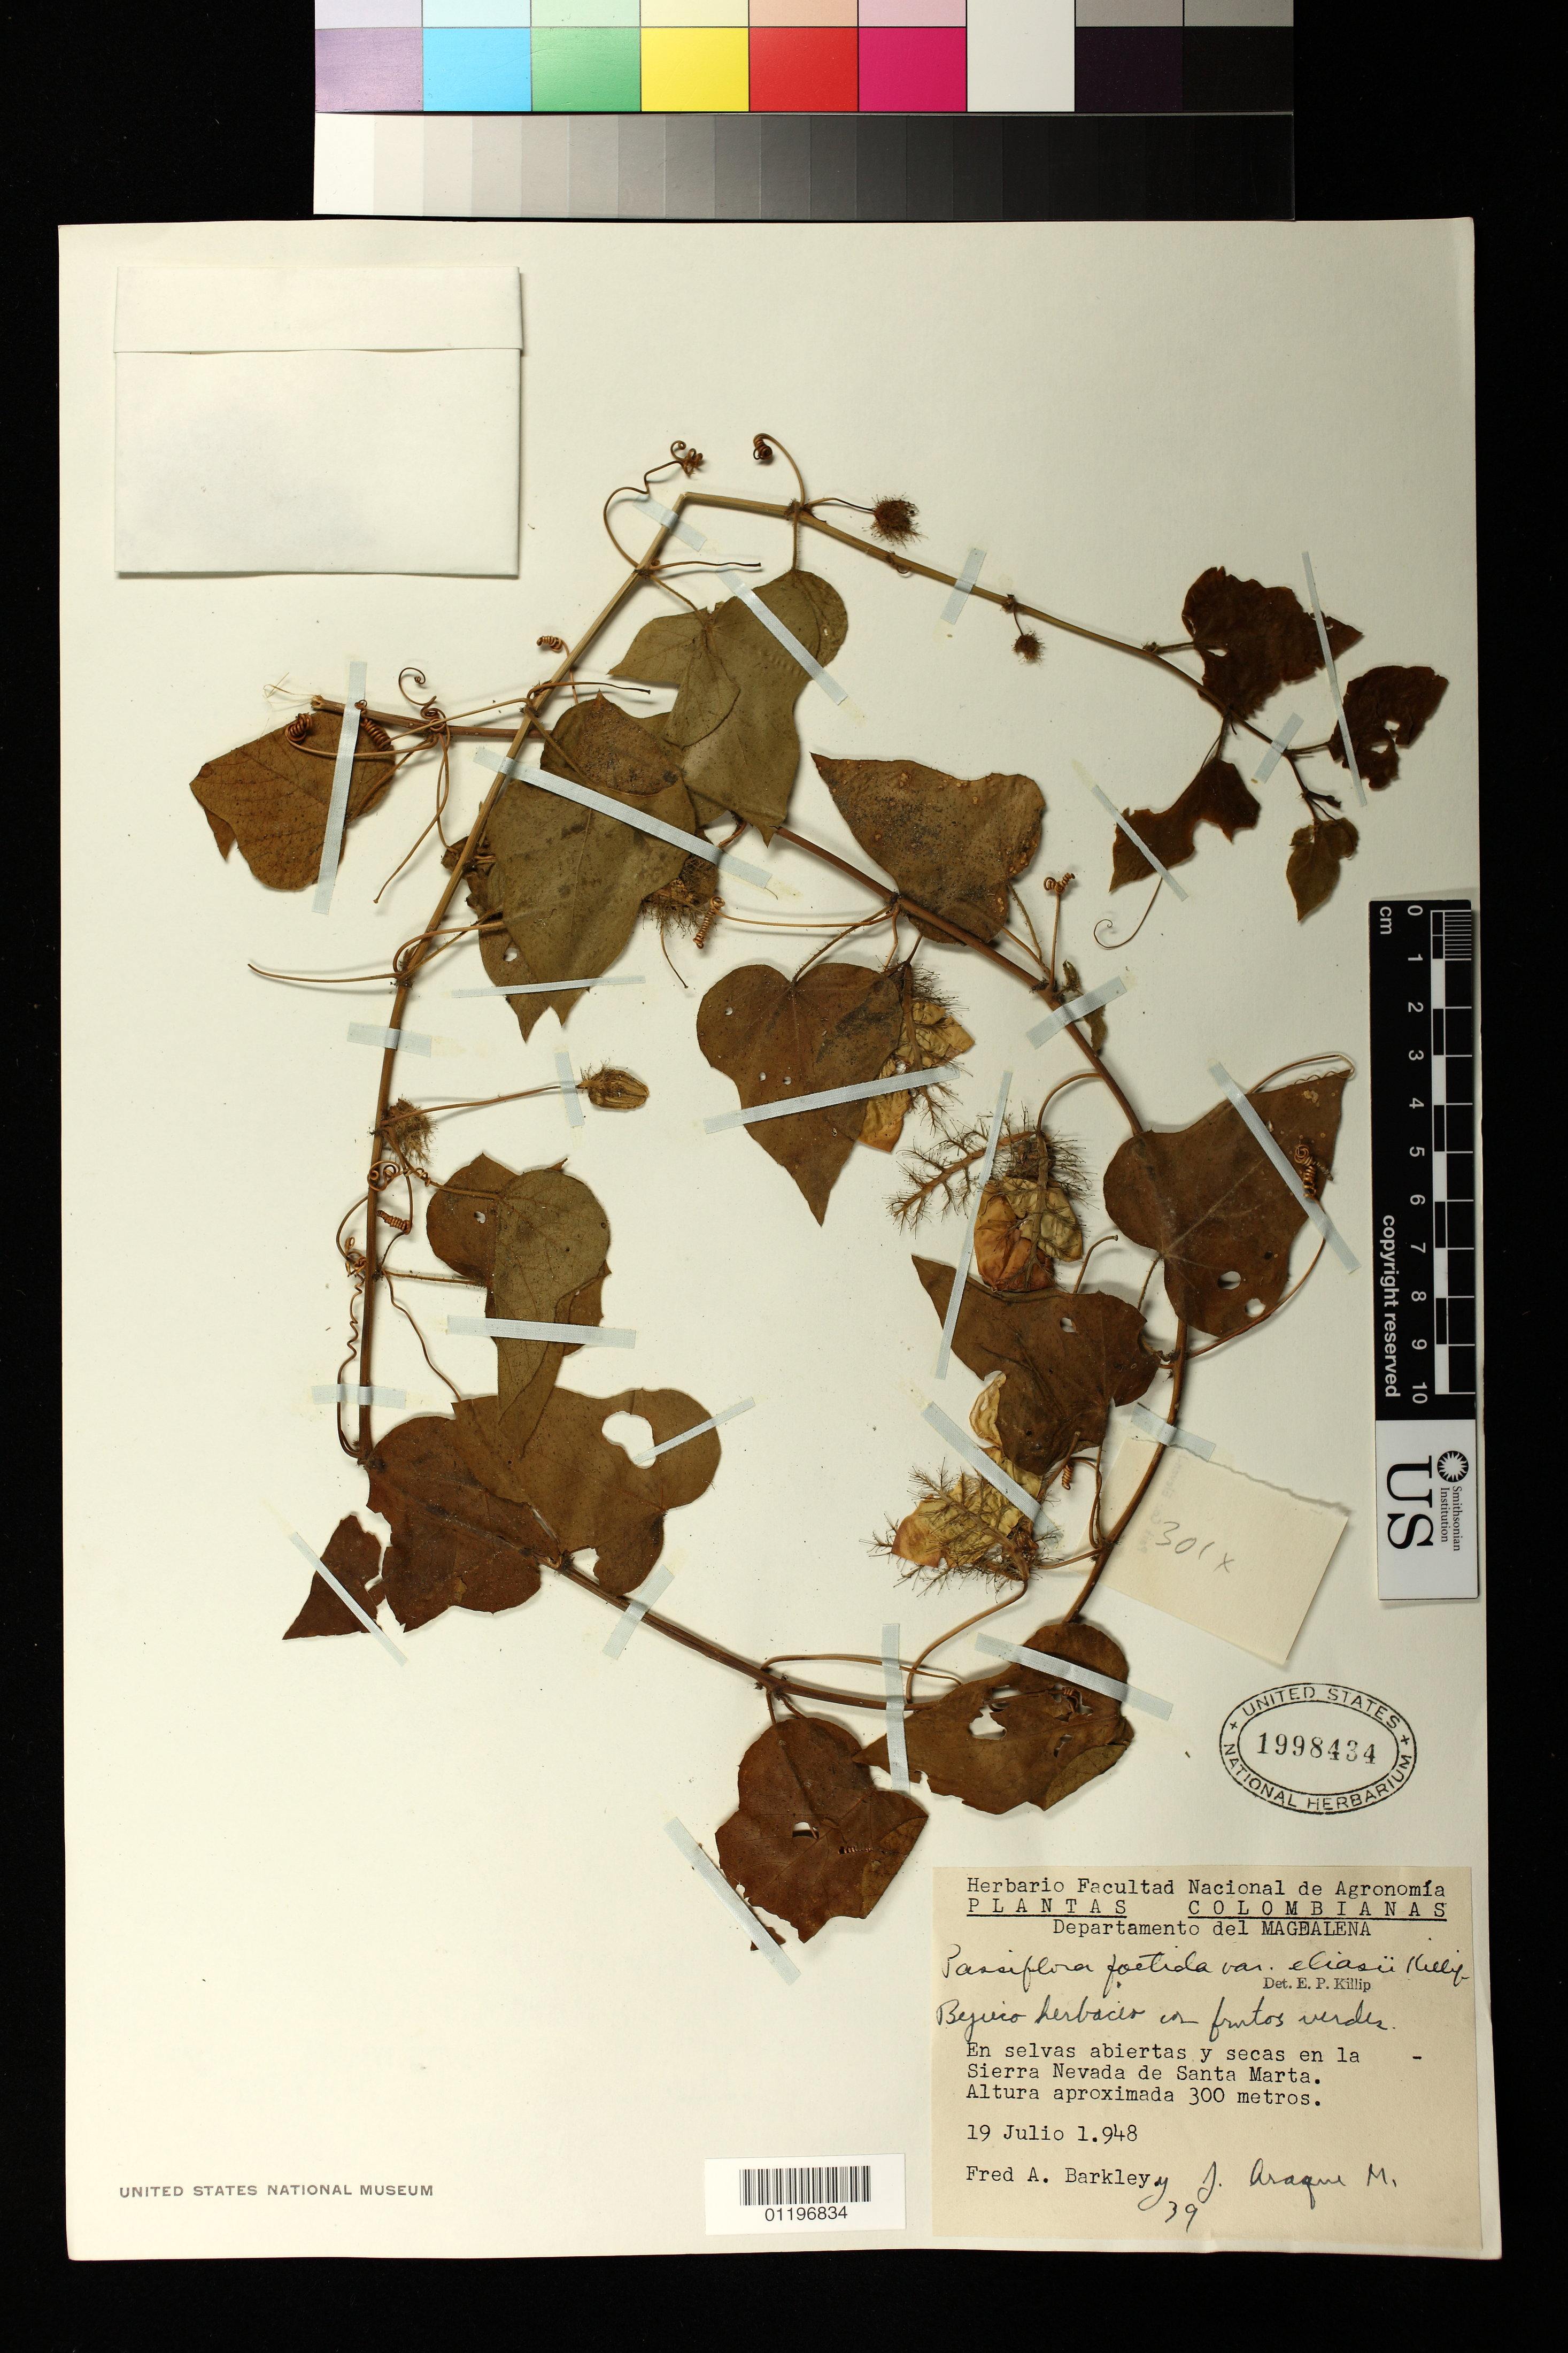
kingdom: Plantae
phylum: Tracheophyta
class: Magnoliopsida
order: Malpighiales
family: Passifloraceae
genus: Passiflora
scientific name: Passiflora foetida var. eliasii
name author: Killip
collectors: F. A. Barkley & J. Araque Molina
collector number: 39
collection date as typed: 19 Jul 1948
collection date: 1948-07-19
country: Colombia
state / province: Magdalena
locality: En selvas abiertas y secas en la Sierra Nevada de Santa Marta.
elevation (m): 300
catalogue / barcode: US 1998434